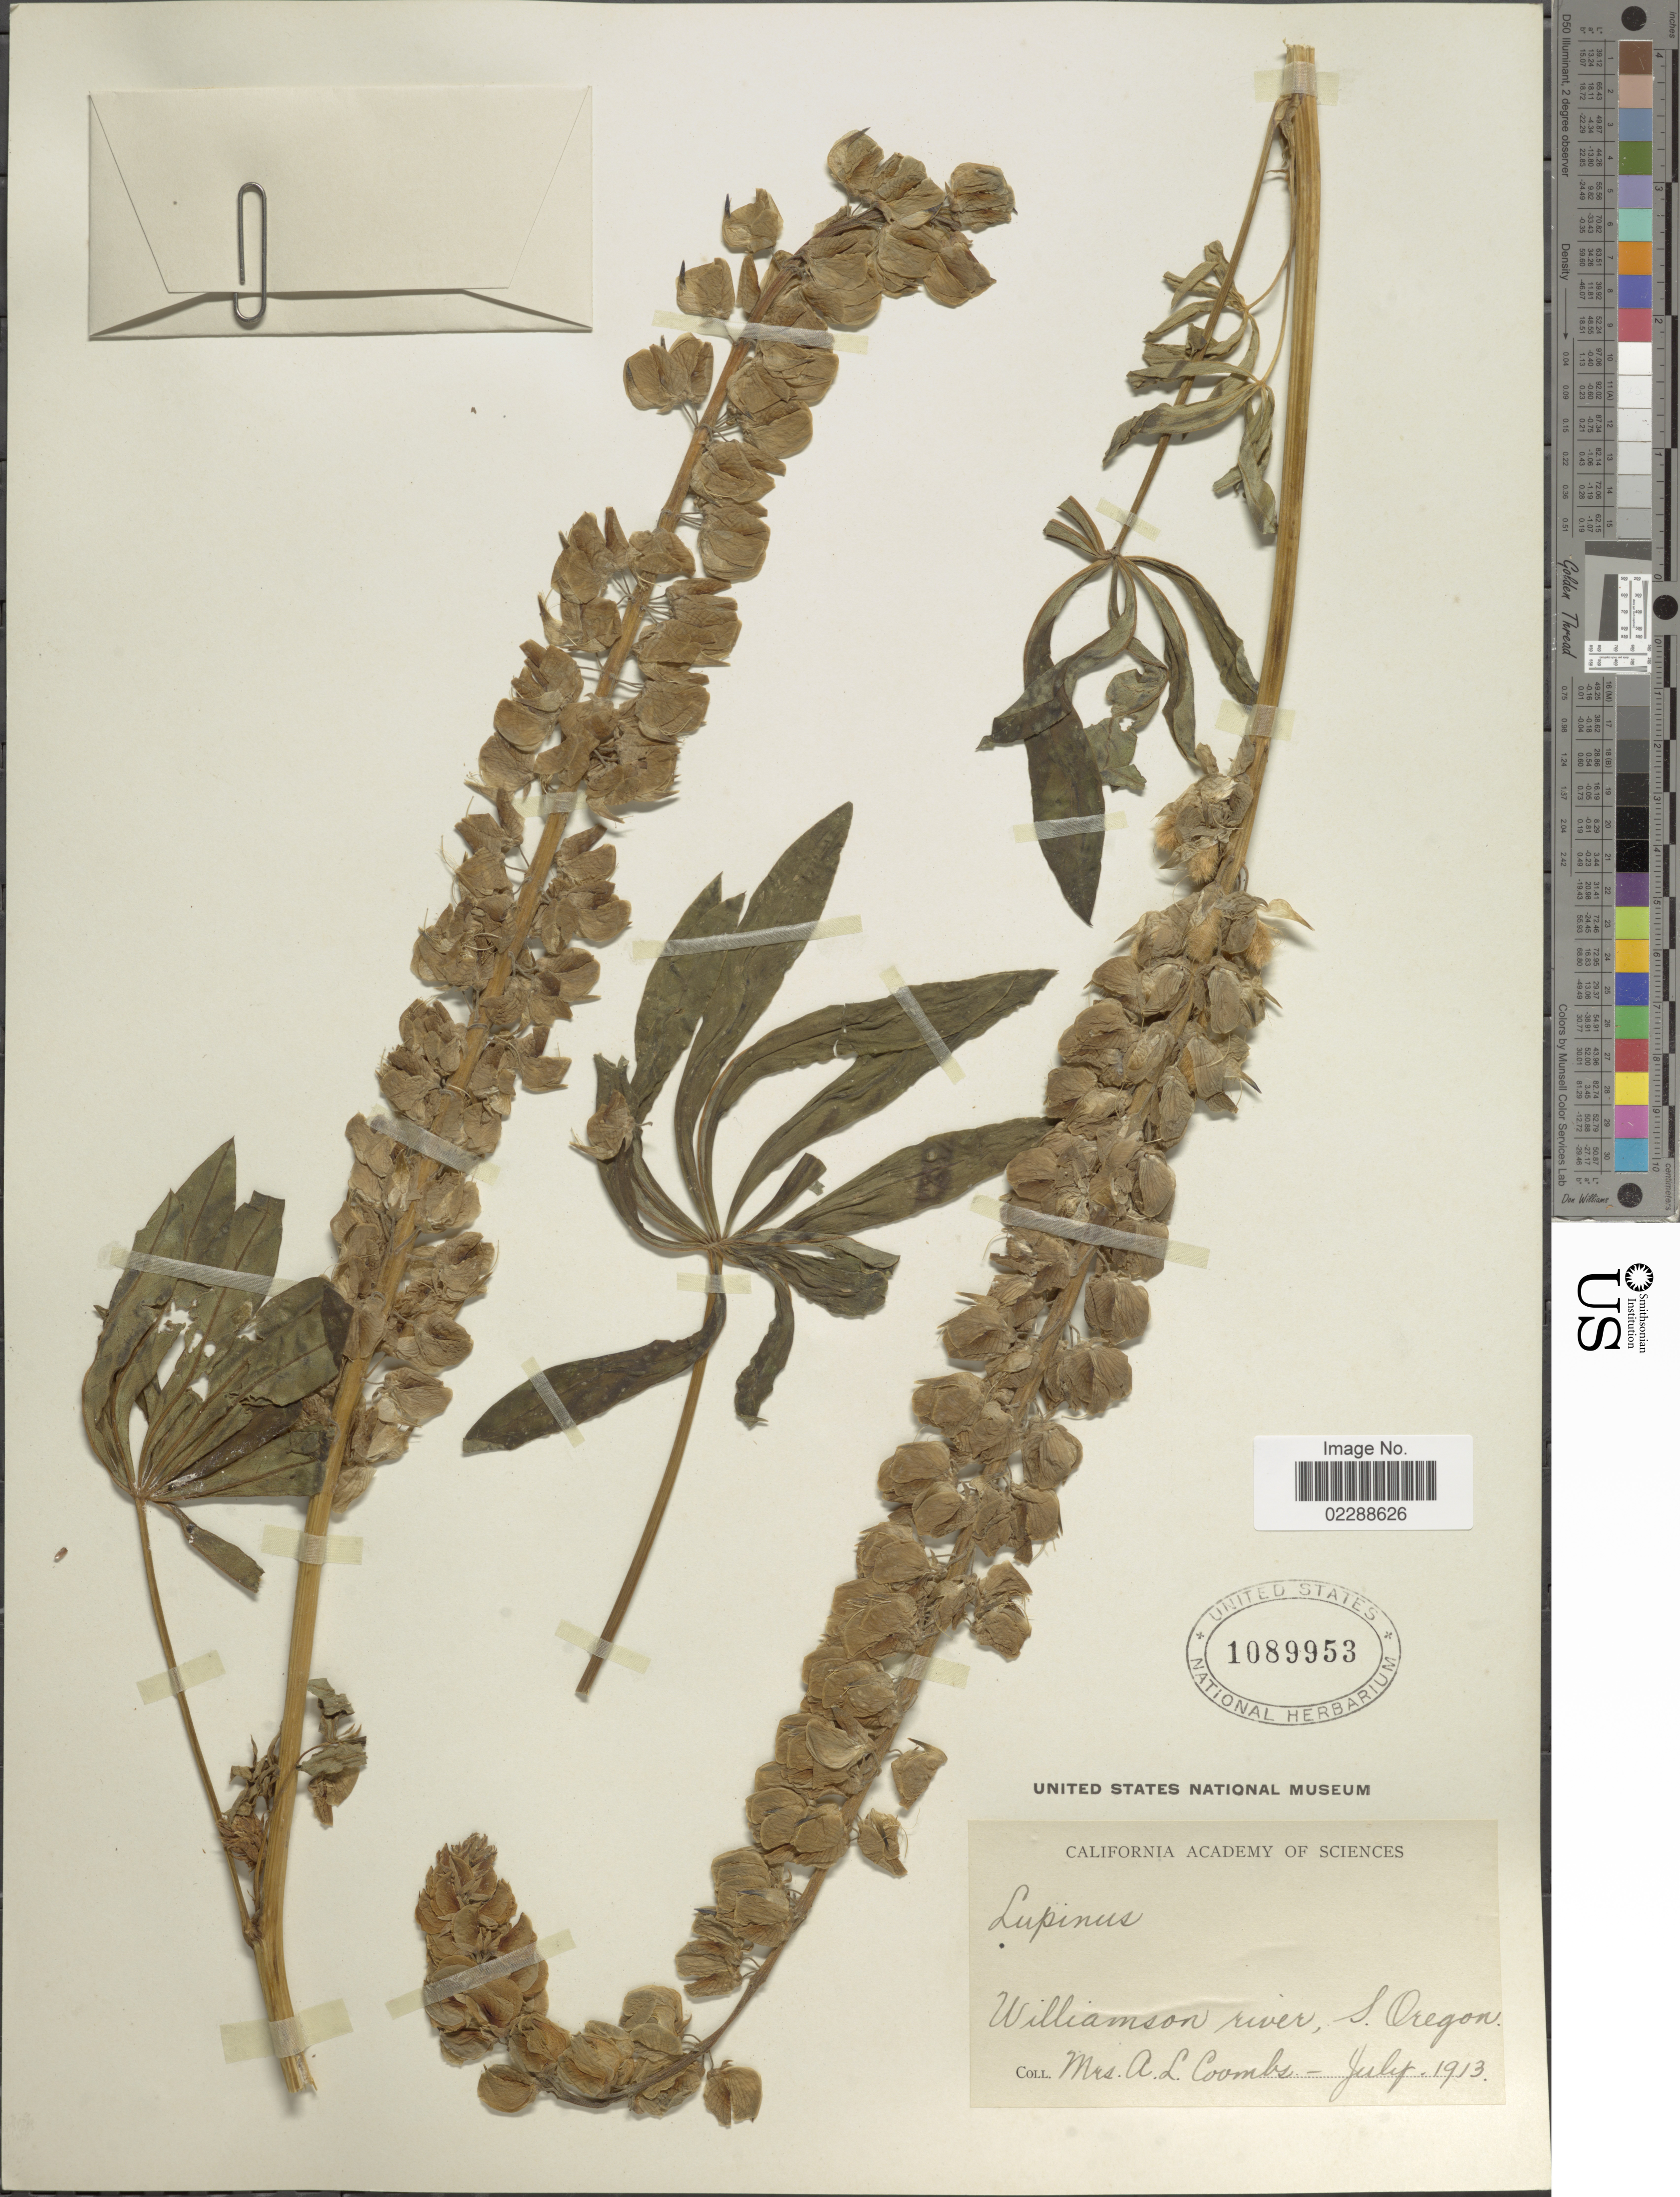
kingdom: Plantae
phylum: Tracheophyta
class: Magnoliopsida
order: Fabales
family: Fabaceae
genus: Lupinus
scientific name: Lupinus sp.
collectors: A. Coombs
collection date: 1913-07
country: United States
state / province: Oregon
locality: Williamson river, S. Oregon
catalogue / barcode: US 1089953